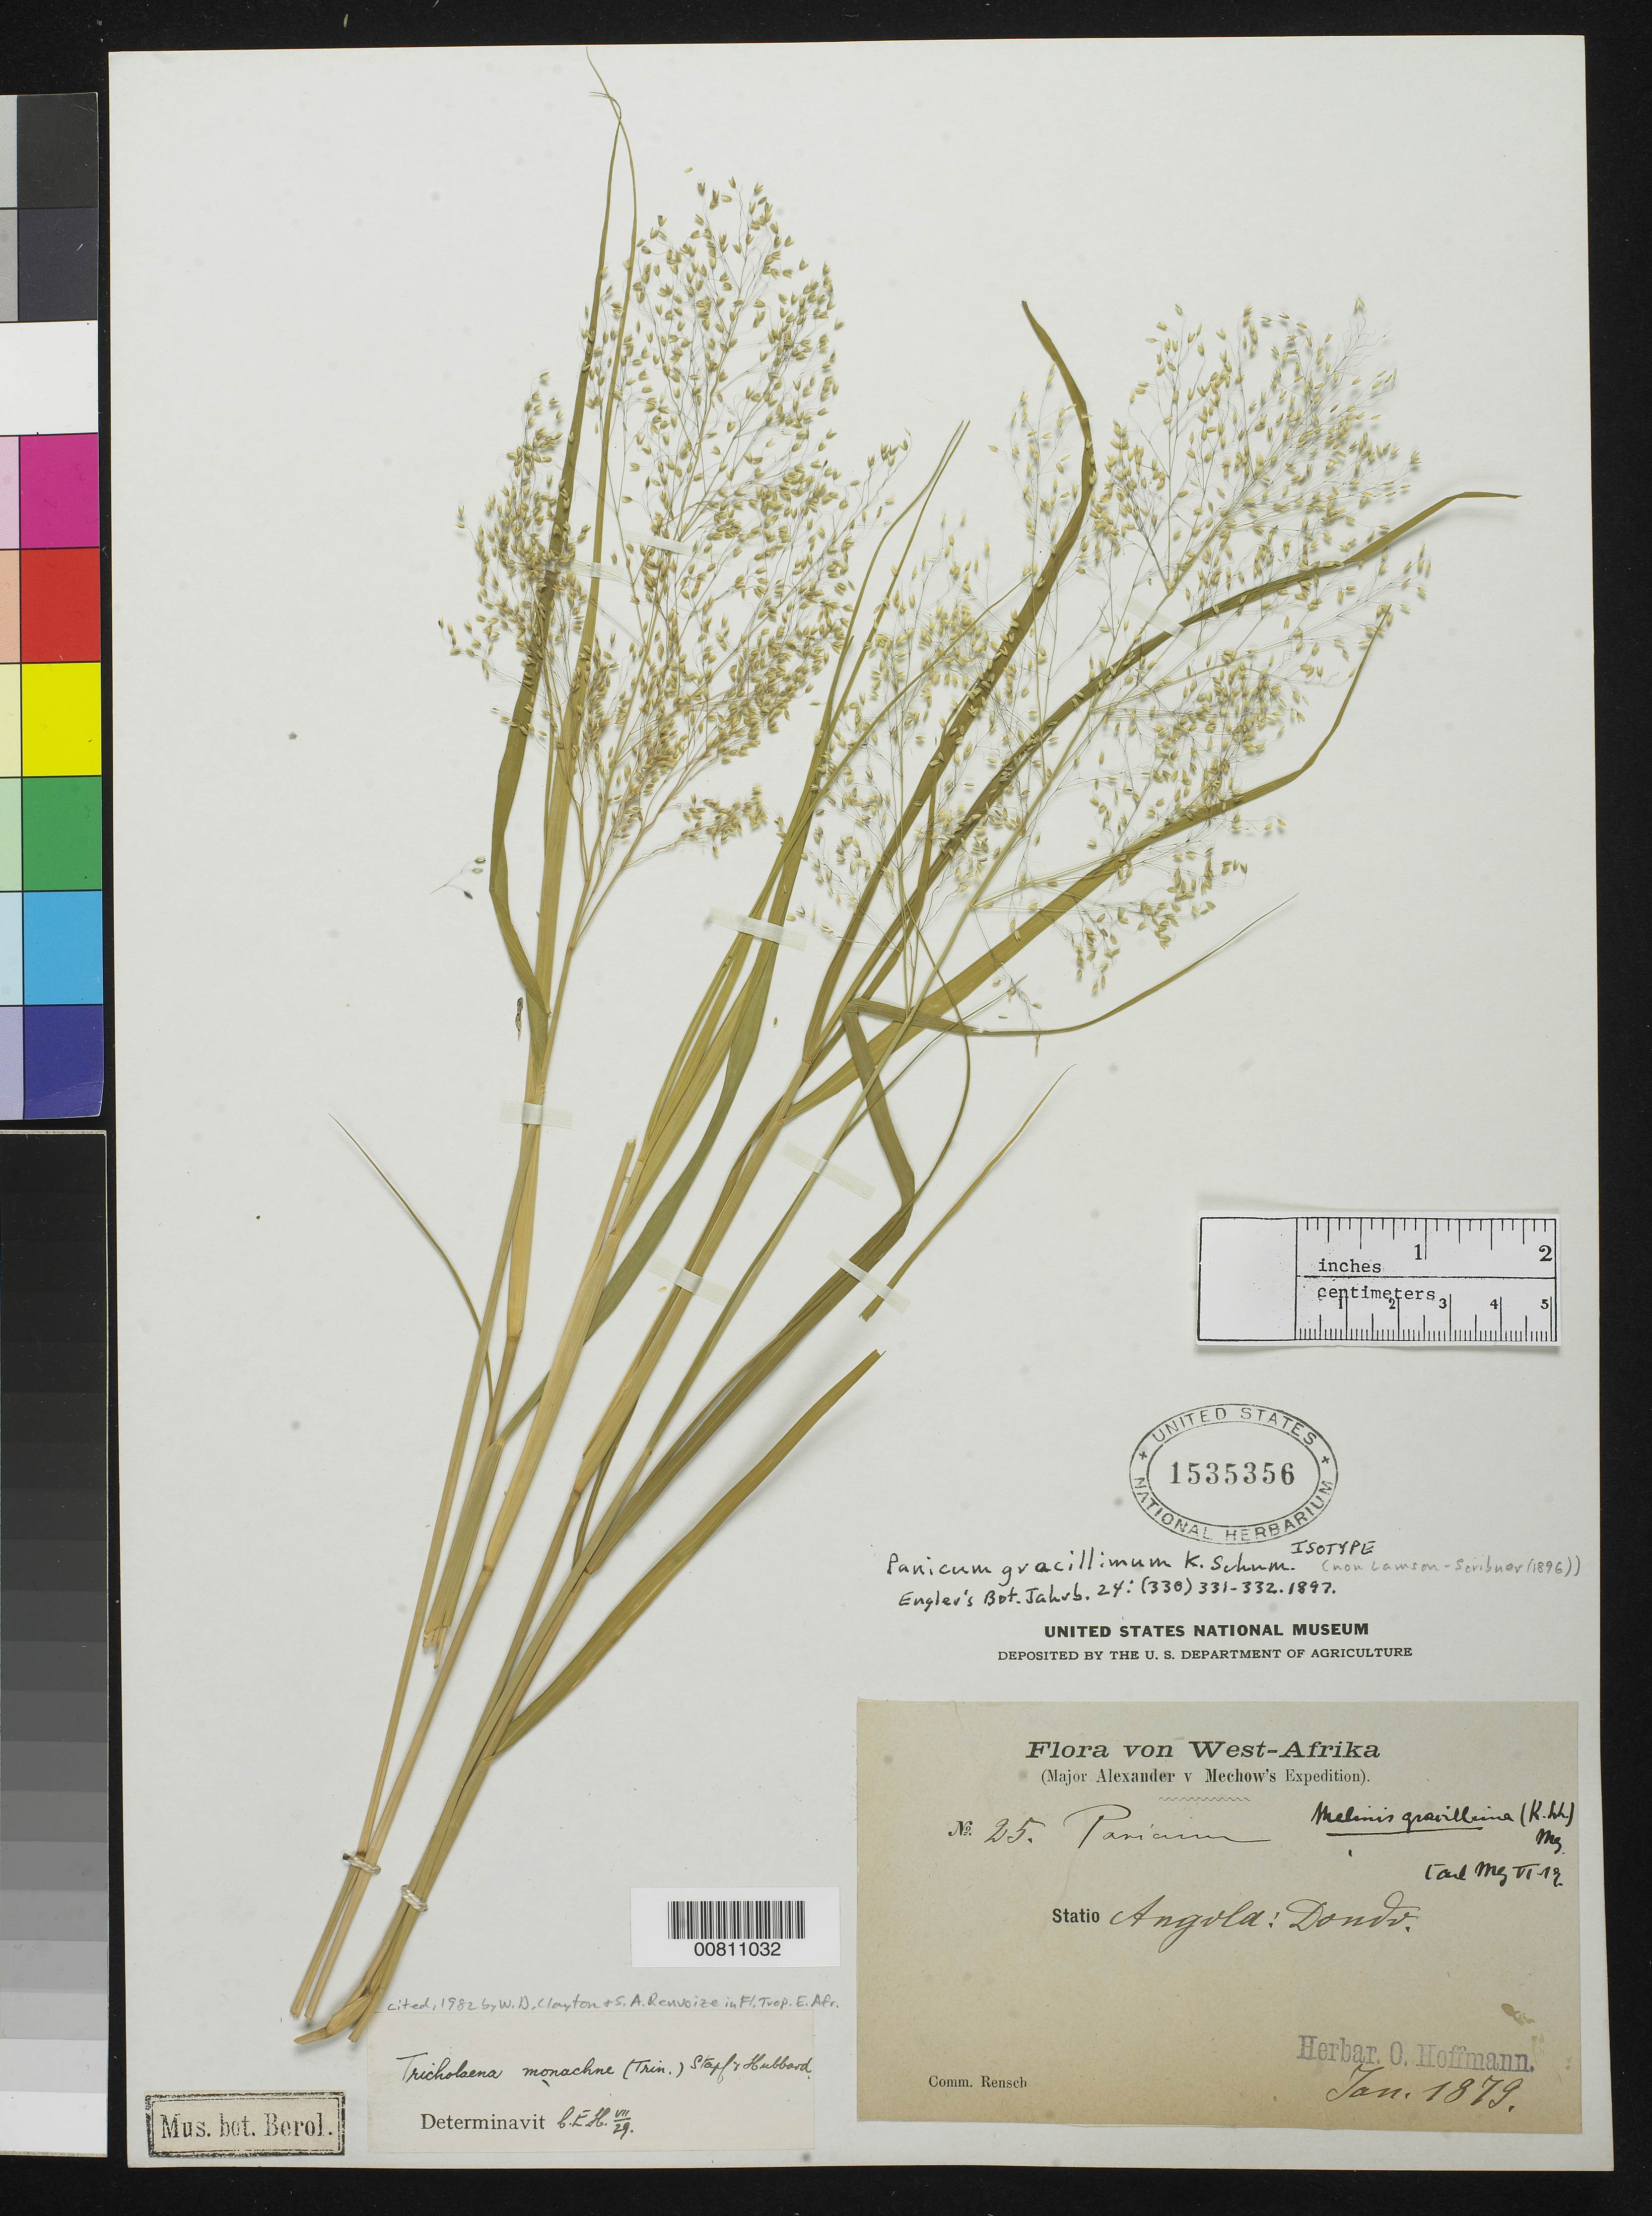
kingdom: Plantae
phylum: Tracheophyta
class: Liliopsida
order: Poales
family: Poaceae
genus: Panicum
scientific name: Panicum gracillimum K. Schum., nom. illeg.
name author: K. Schum.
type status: Isotype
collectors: -. Mechow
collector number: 25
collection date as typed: Jan 1879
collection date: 1879-01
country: Angola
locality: Angola: Dondo.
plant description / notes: Non Panicum gracillimum Scribner (1896). Cited 1982 by W.D. Clayton & S.A. Renvoize in Fl. Trop E. Afr.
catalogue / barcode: US 1535356